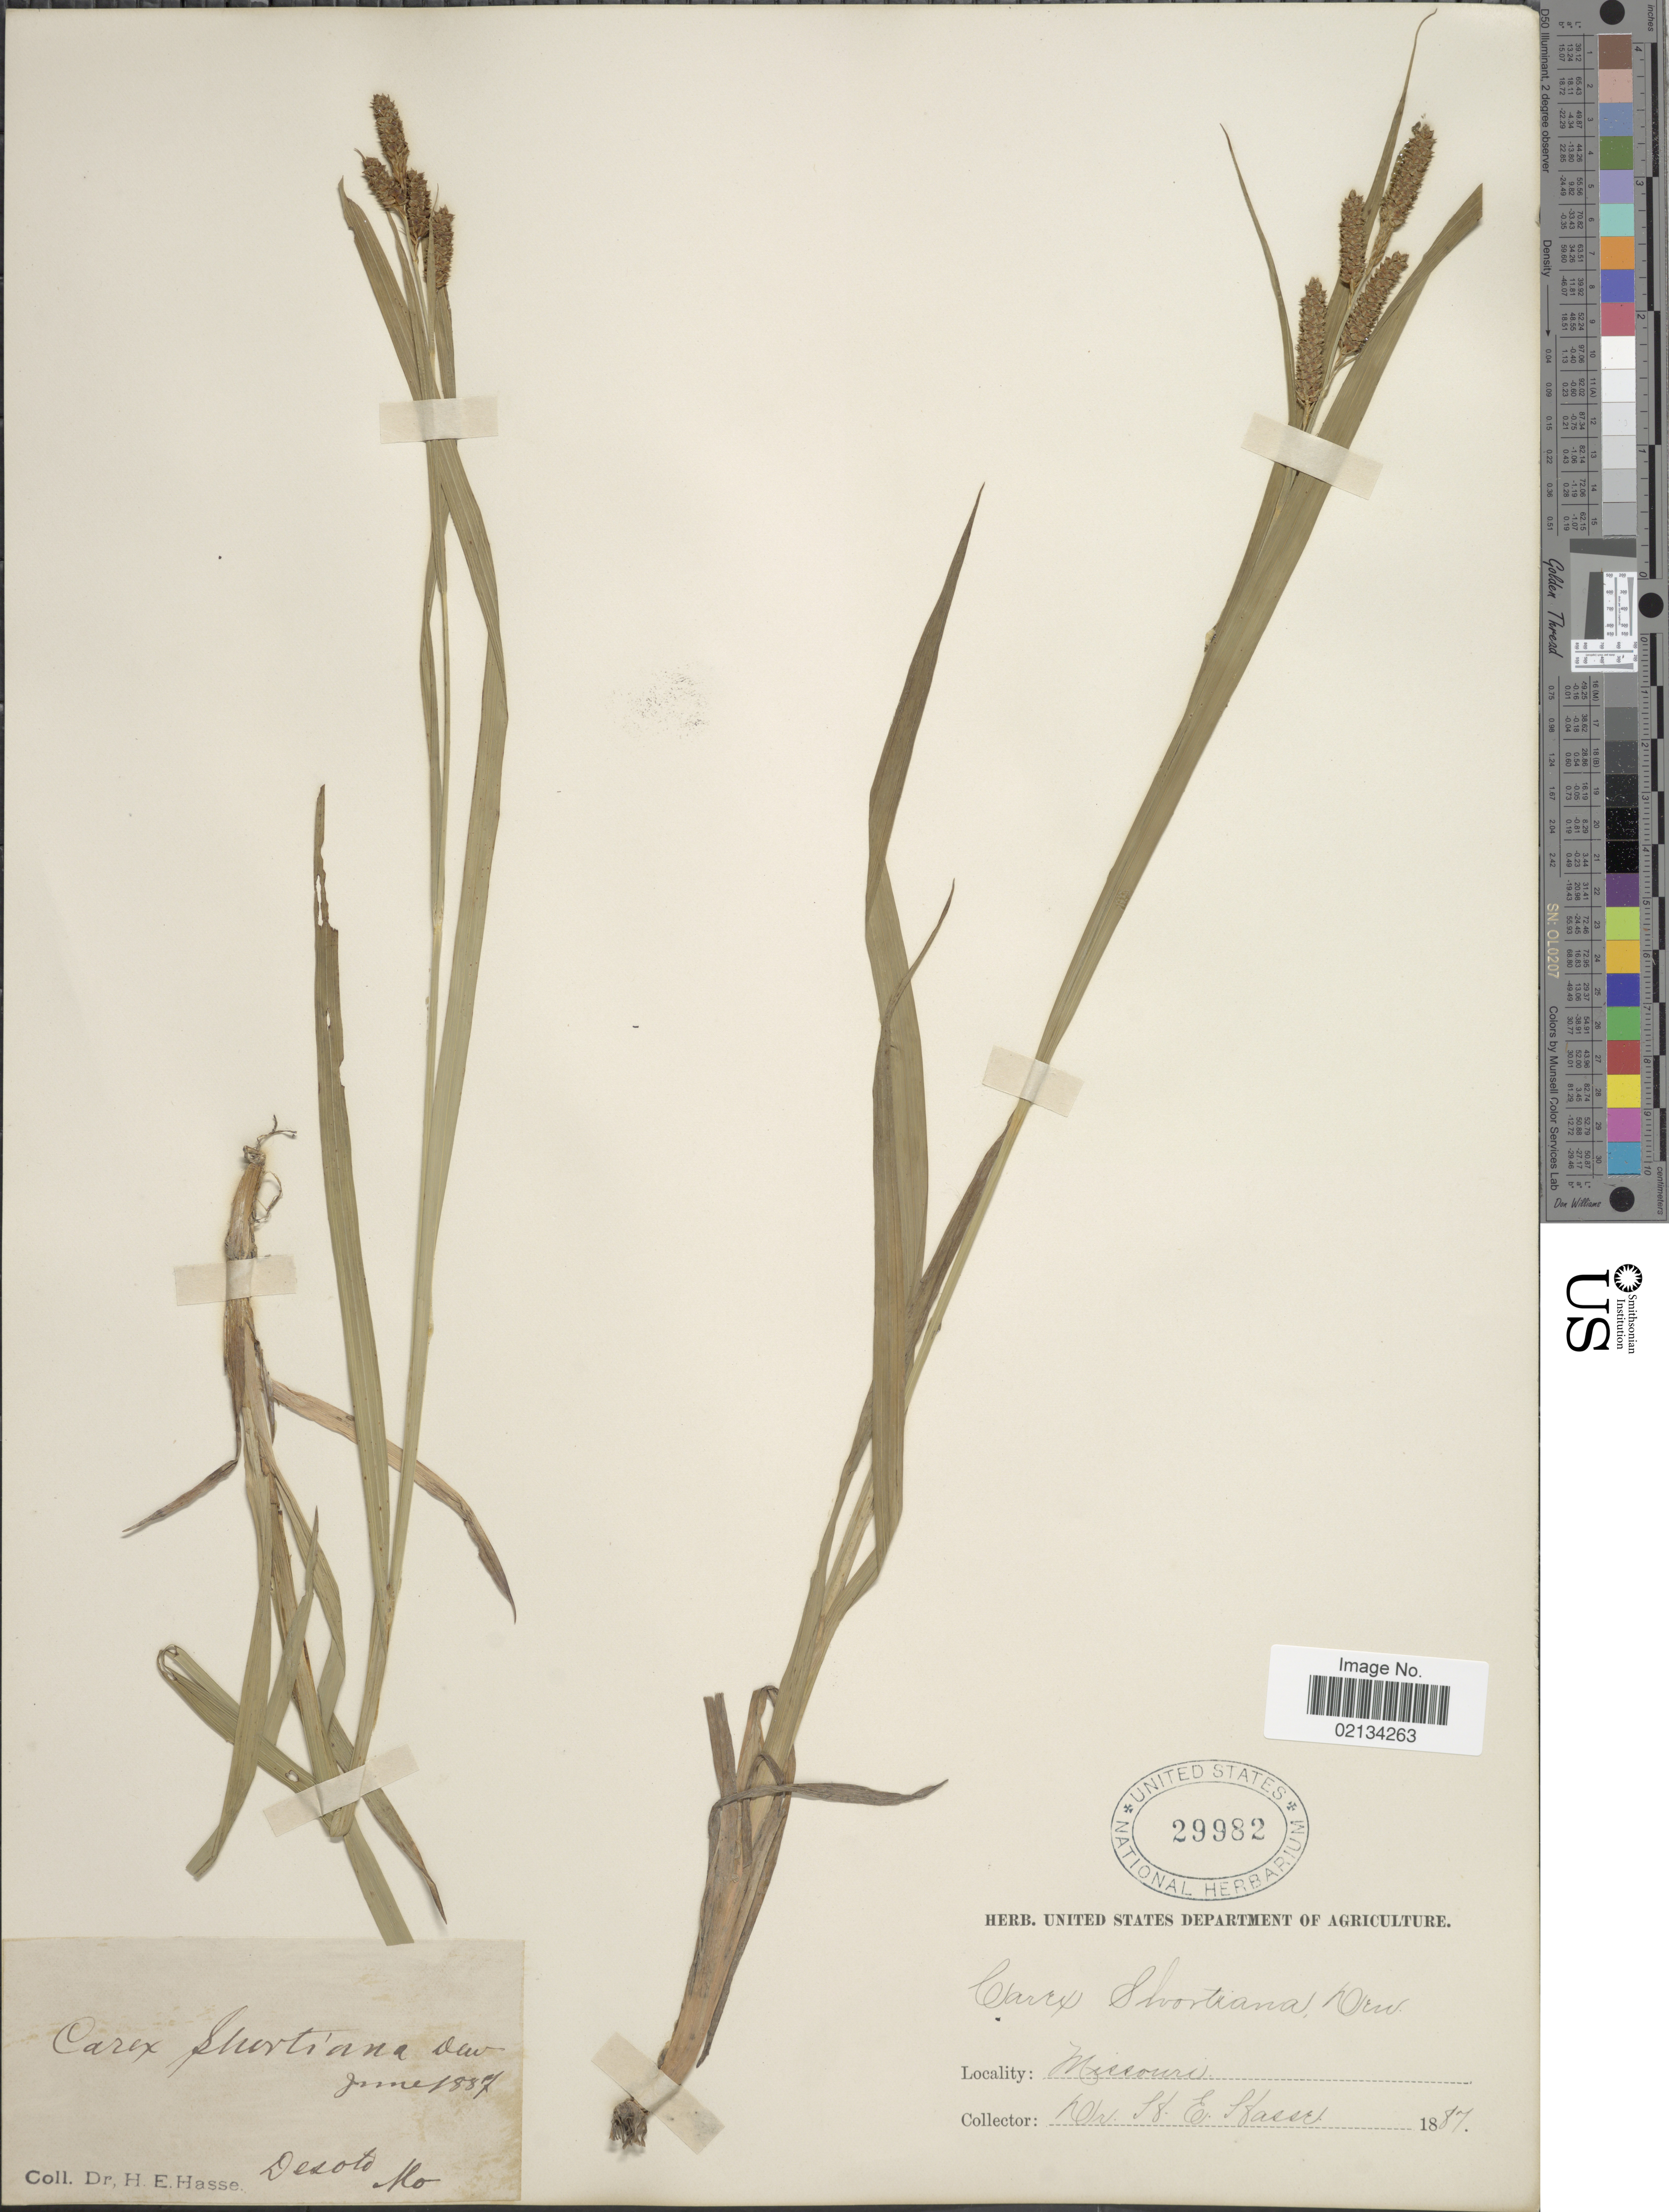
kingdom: Plantae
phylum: Tracheophyta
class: Liliopsida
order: Poales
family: Cyperaceae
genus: Carex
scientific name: Carex shortiana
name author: Dewey & Torr.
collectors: H. E. Hasse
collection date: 1887-06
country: United States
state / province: Missouri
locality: Desoto.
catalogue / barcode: US 29982